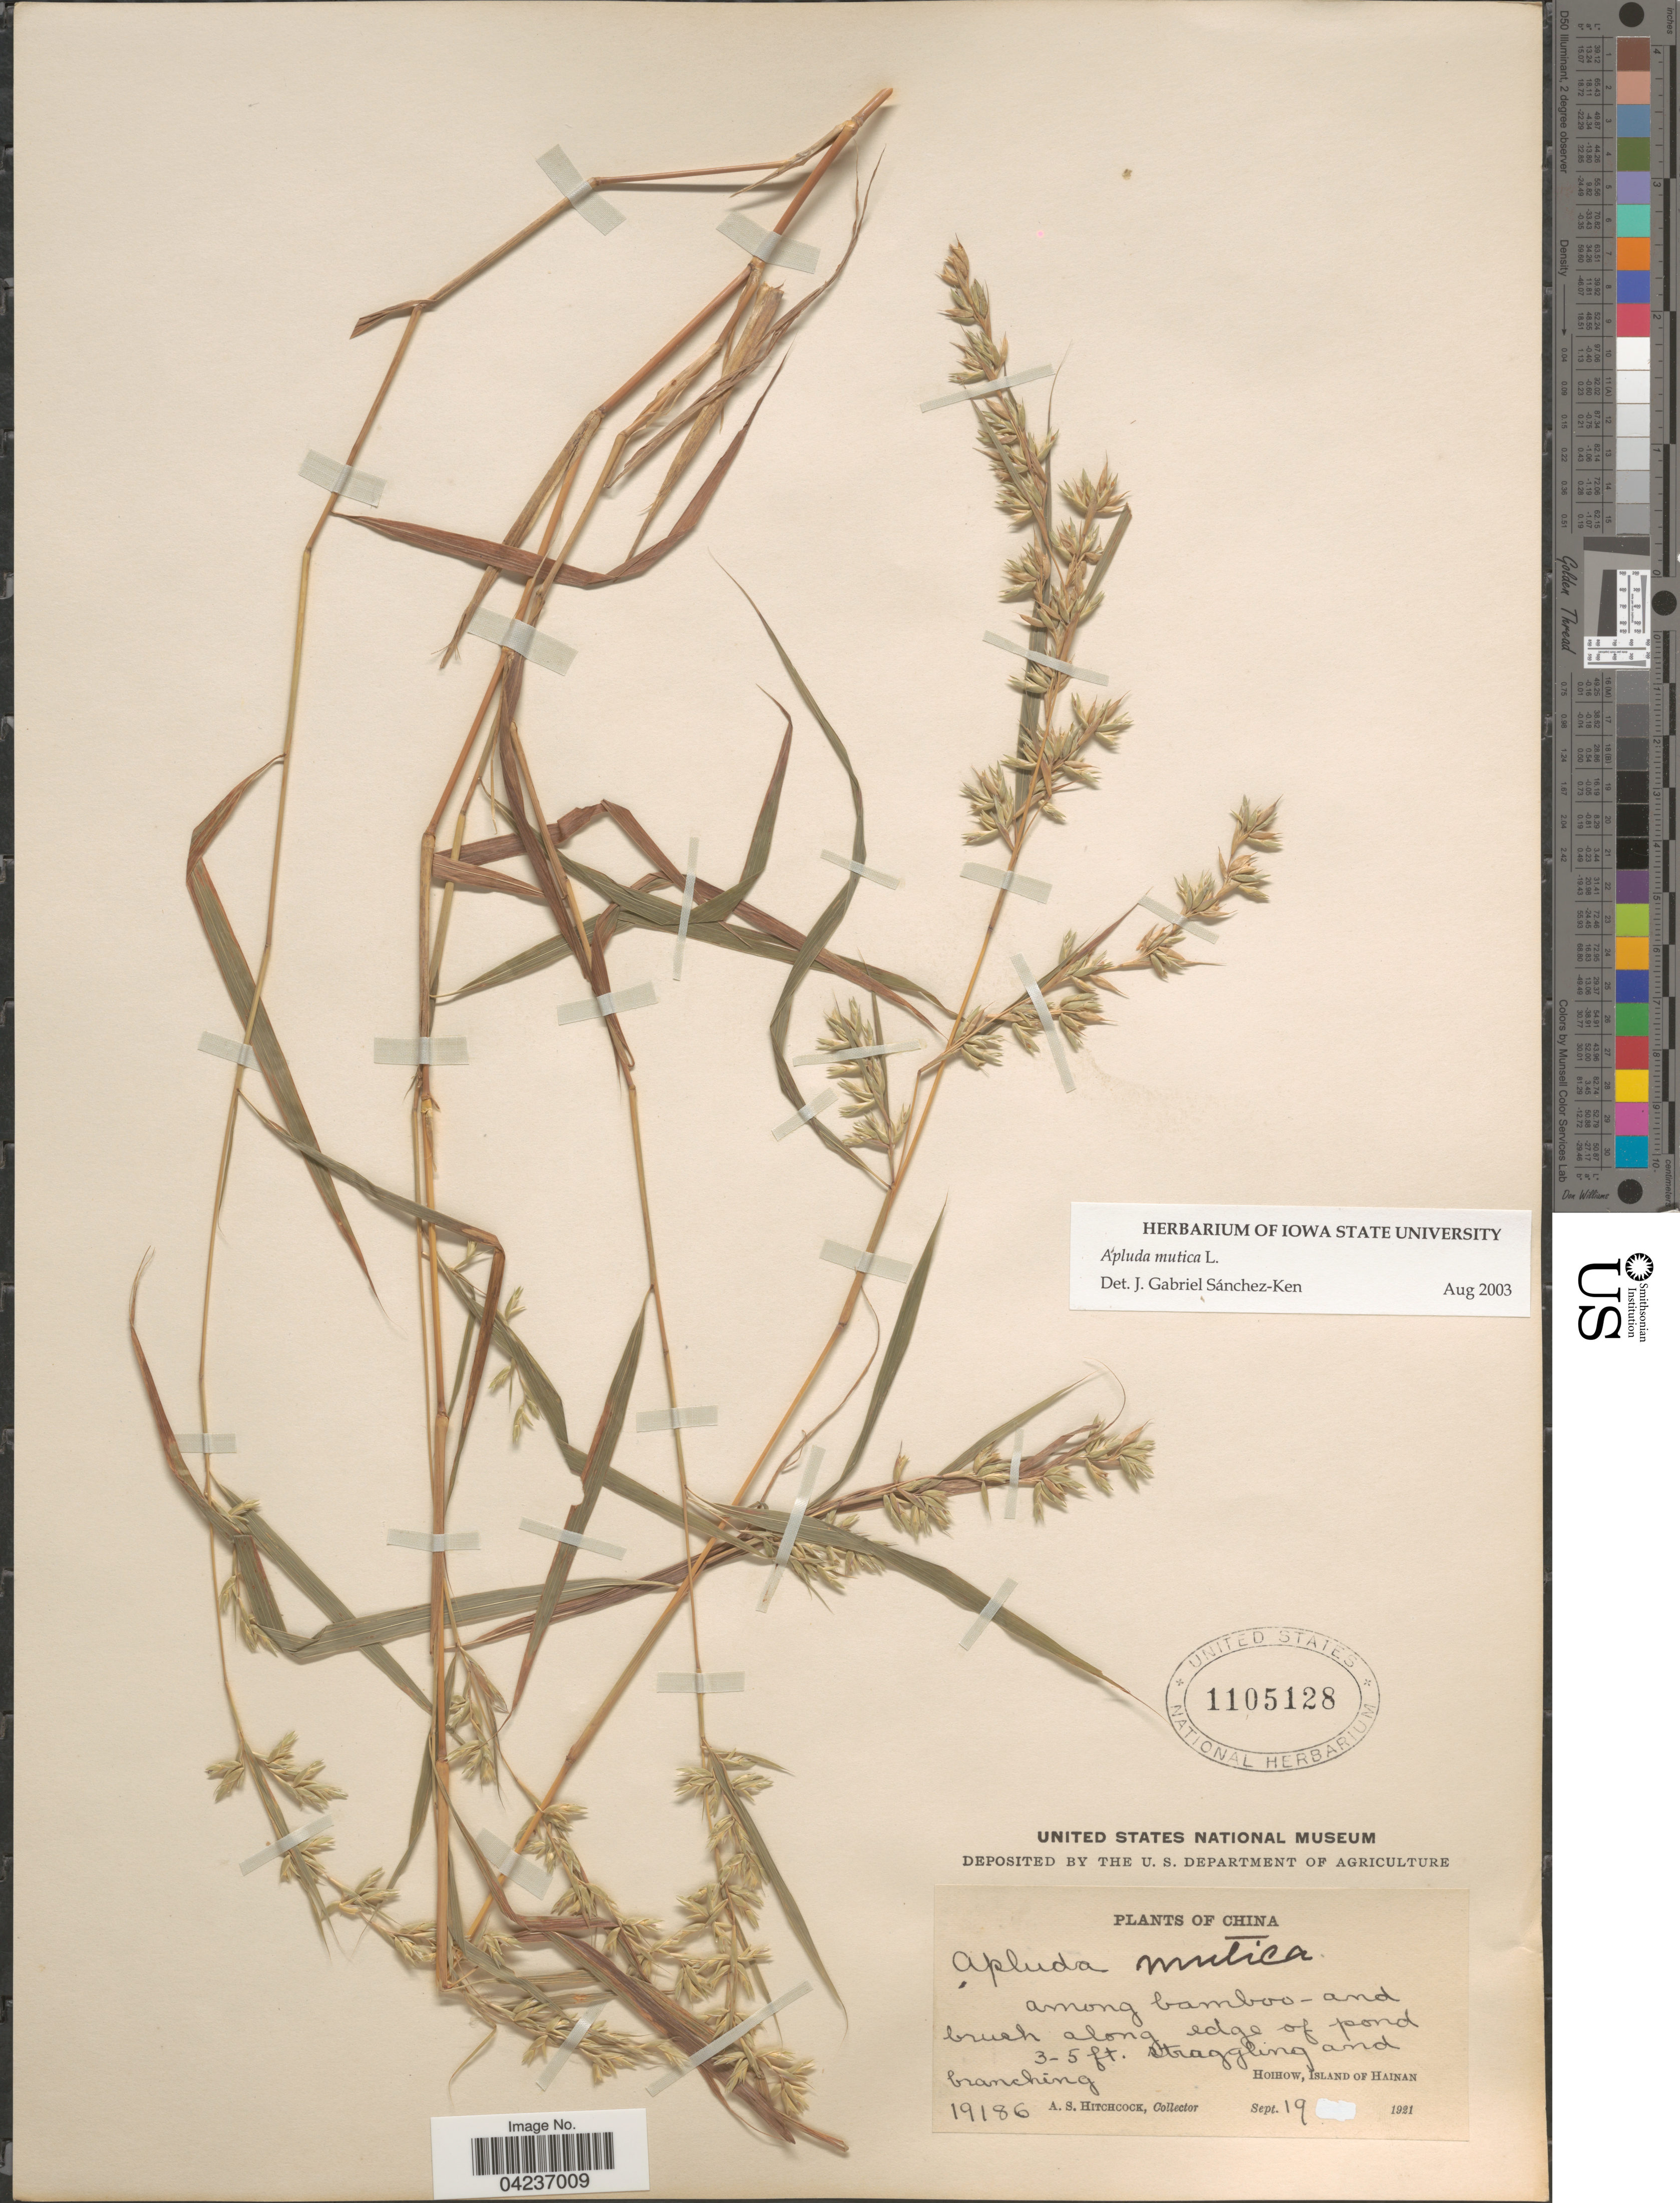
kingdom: Plantae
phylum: Tracheophyta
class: Liliopsida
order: Poales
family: Poaceae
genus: Apluda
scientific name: Apluda mutica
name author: L.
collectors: A. S. Hitchcock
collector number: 19186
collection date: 1921-09-19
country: China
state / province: Hainan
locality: Hoihow, Island of Hainan.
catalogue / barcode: US 1105128